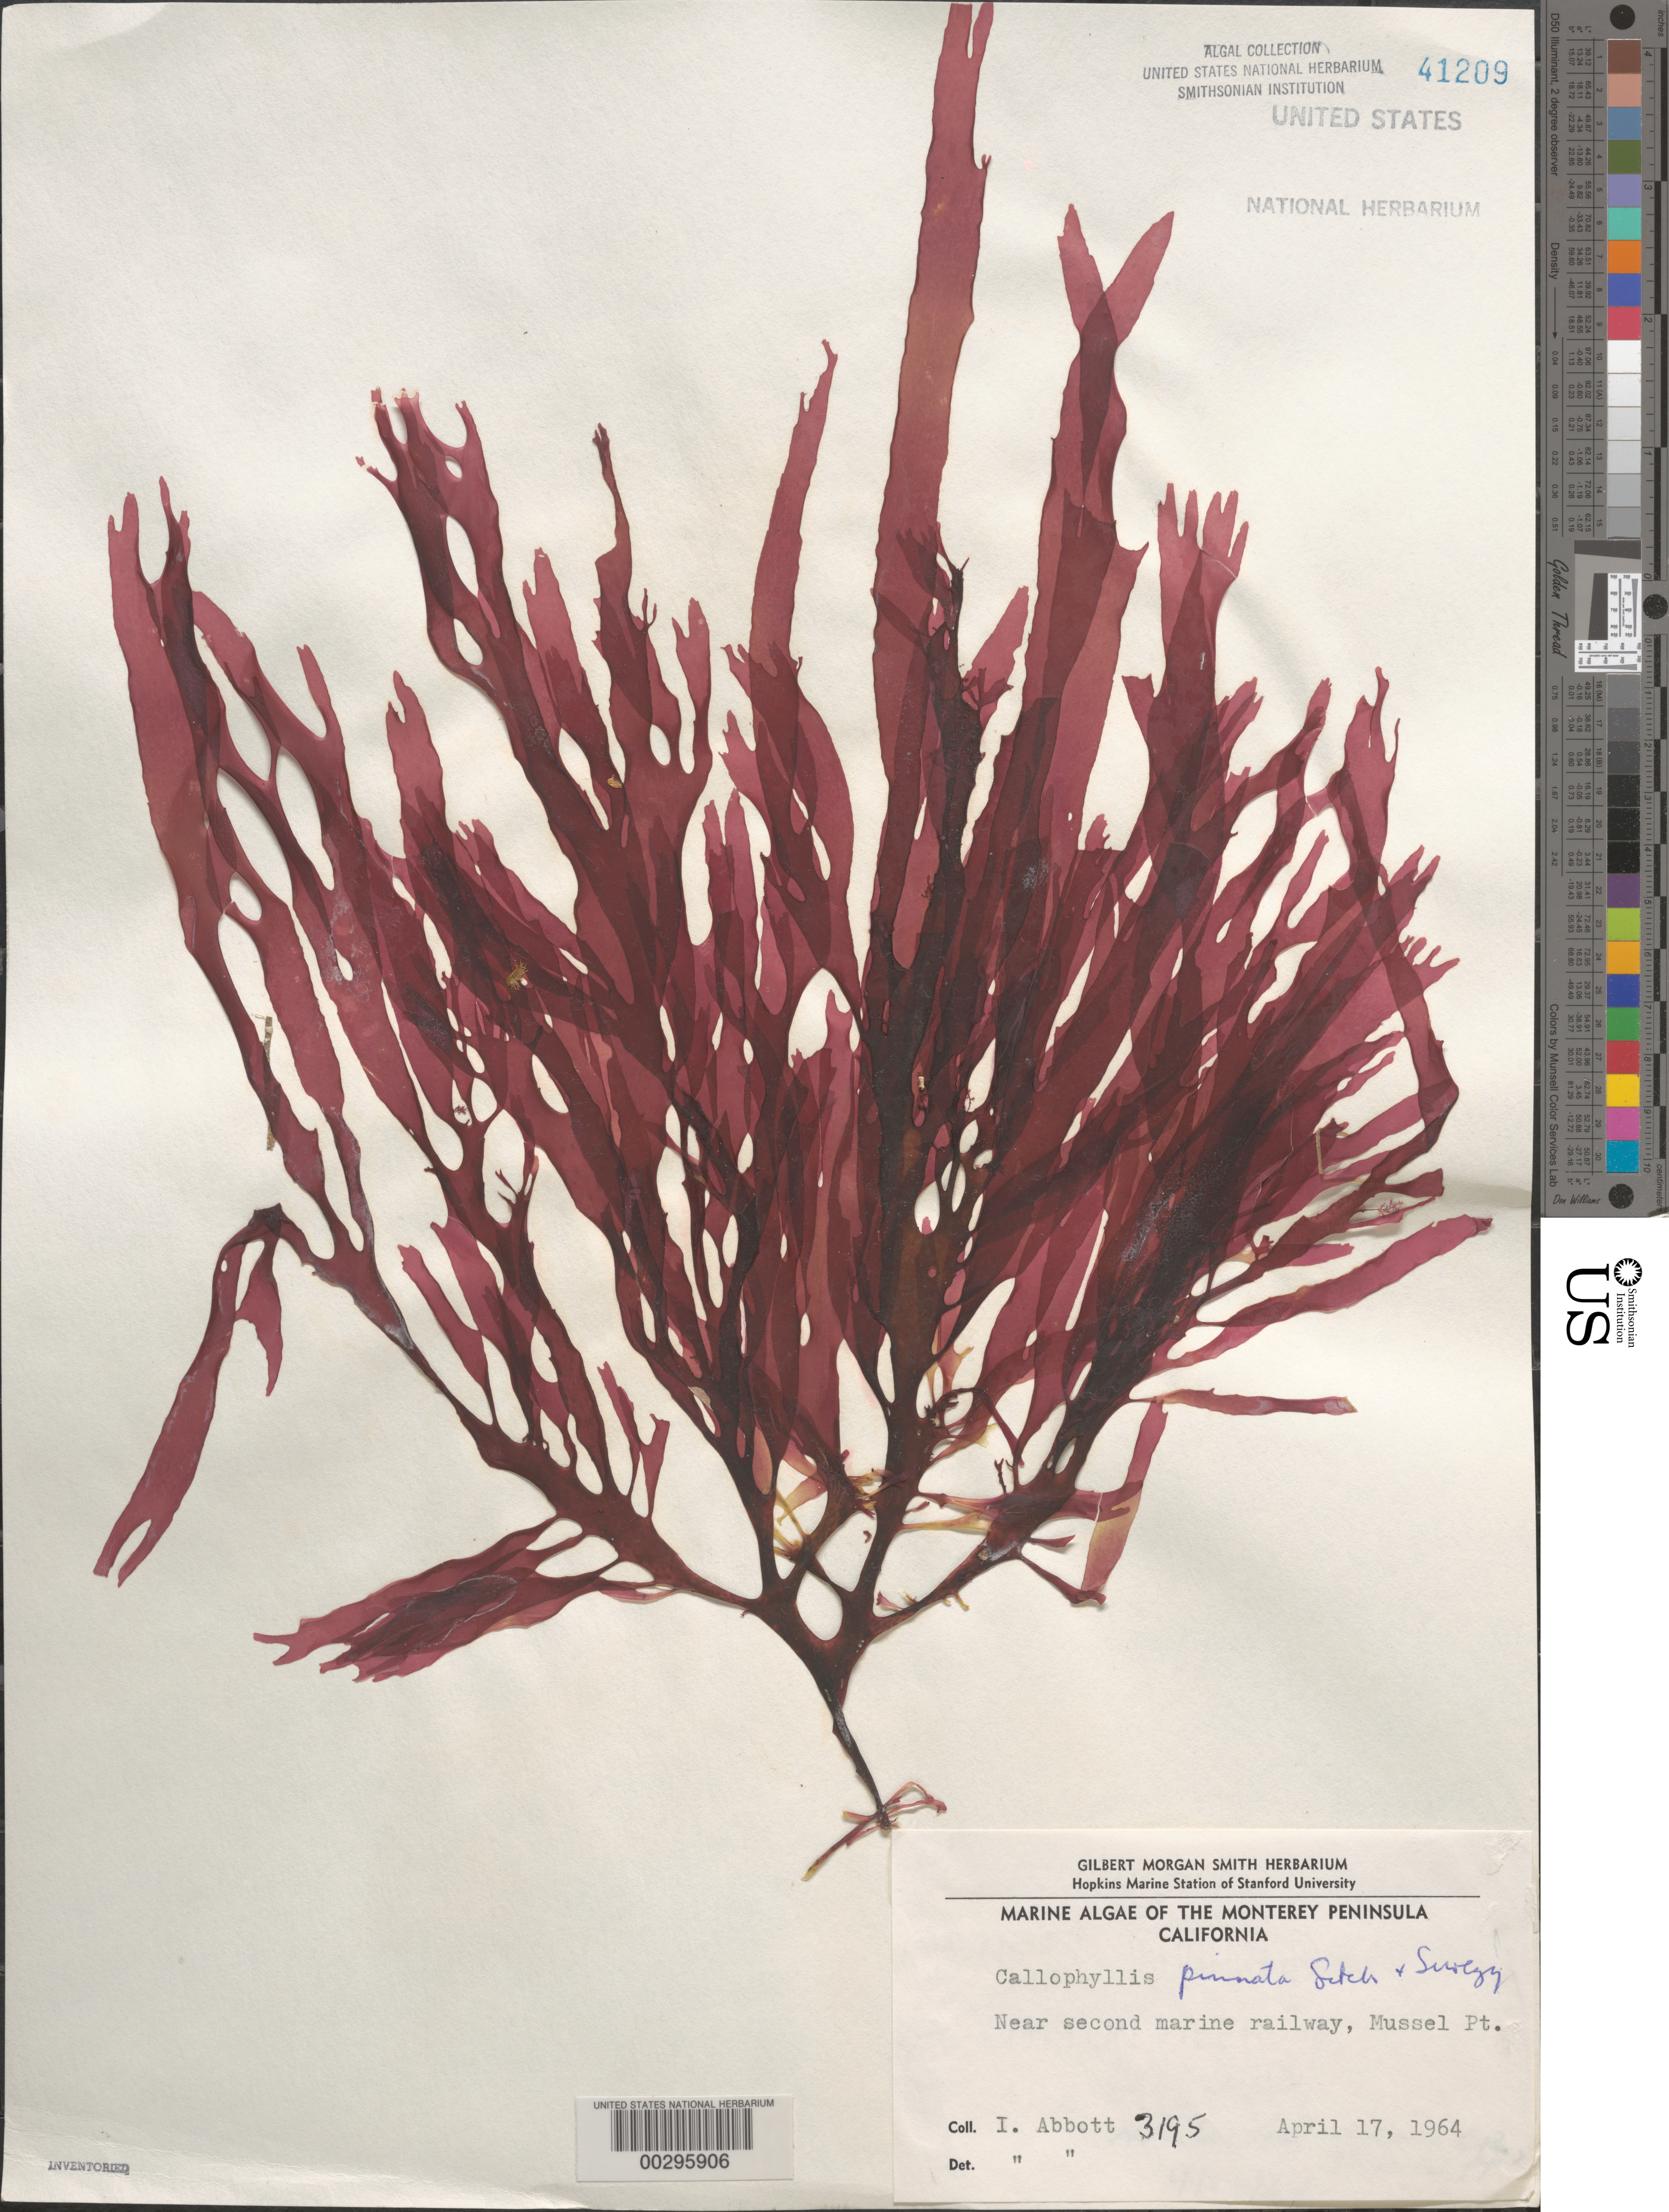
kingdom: Plantae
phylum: Rhodophyta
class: Florideophyceae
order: Gigartinales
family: Kallymeniaceae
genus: Callophyllis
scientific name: Callophyllis pinnata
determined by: Abbott, Isabella A.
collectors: I. A. Abbott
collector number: IAA 3195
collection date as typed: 17 Apr 1964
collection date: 1964-04-17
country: United States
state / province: California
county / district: Monterey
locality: Mussel Point, near second marine railway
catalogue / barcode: US 41209